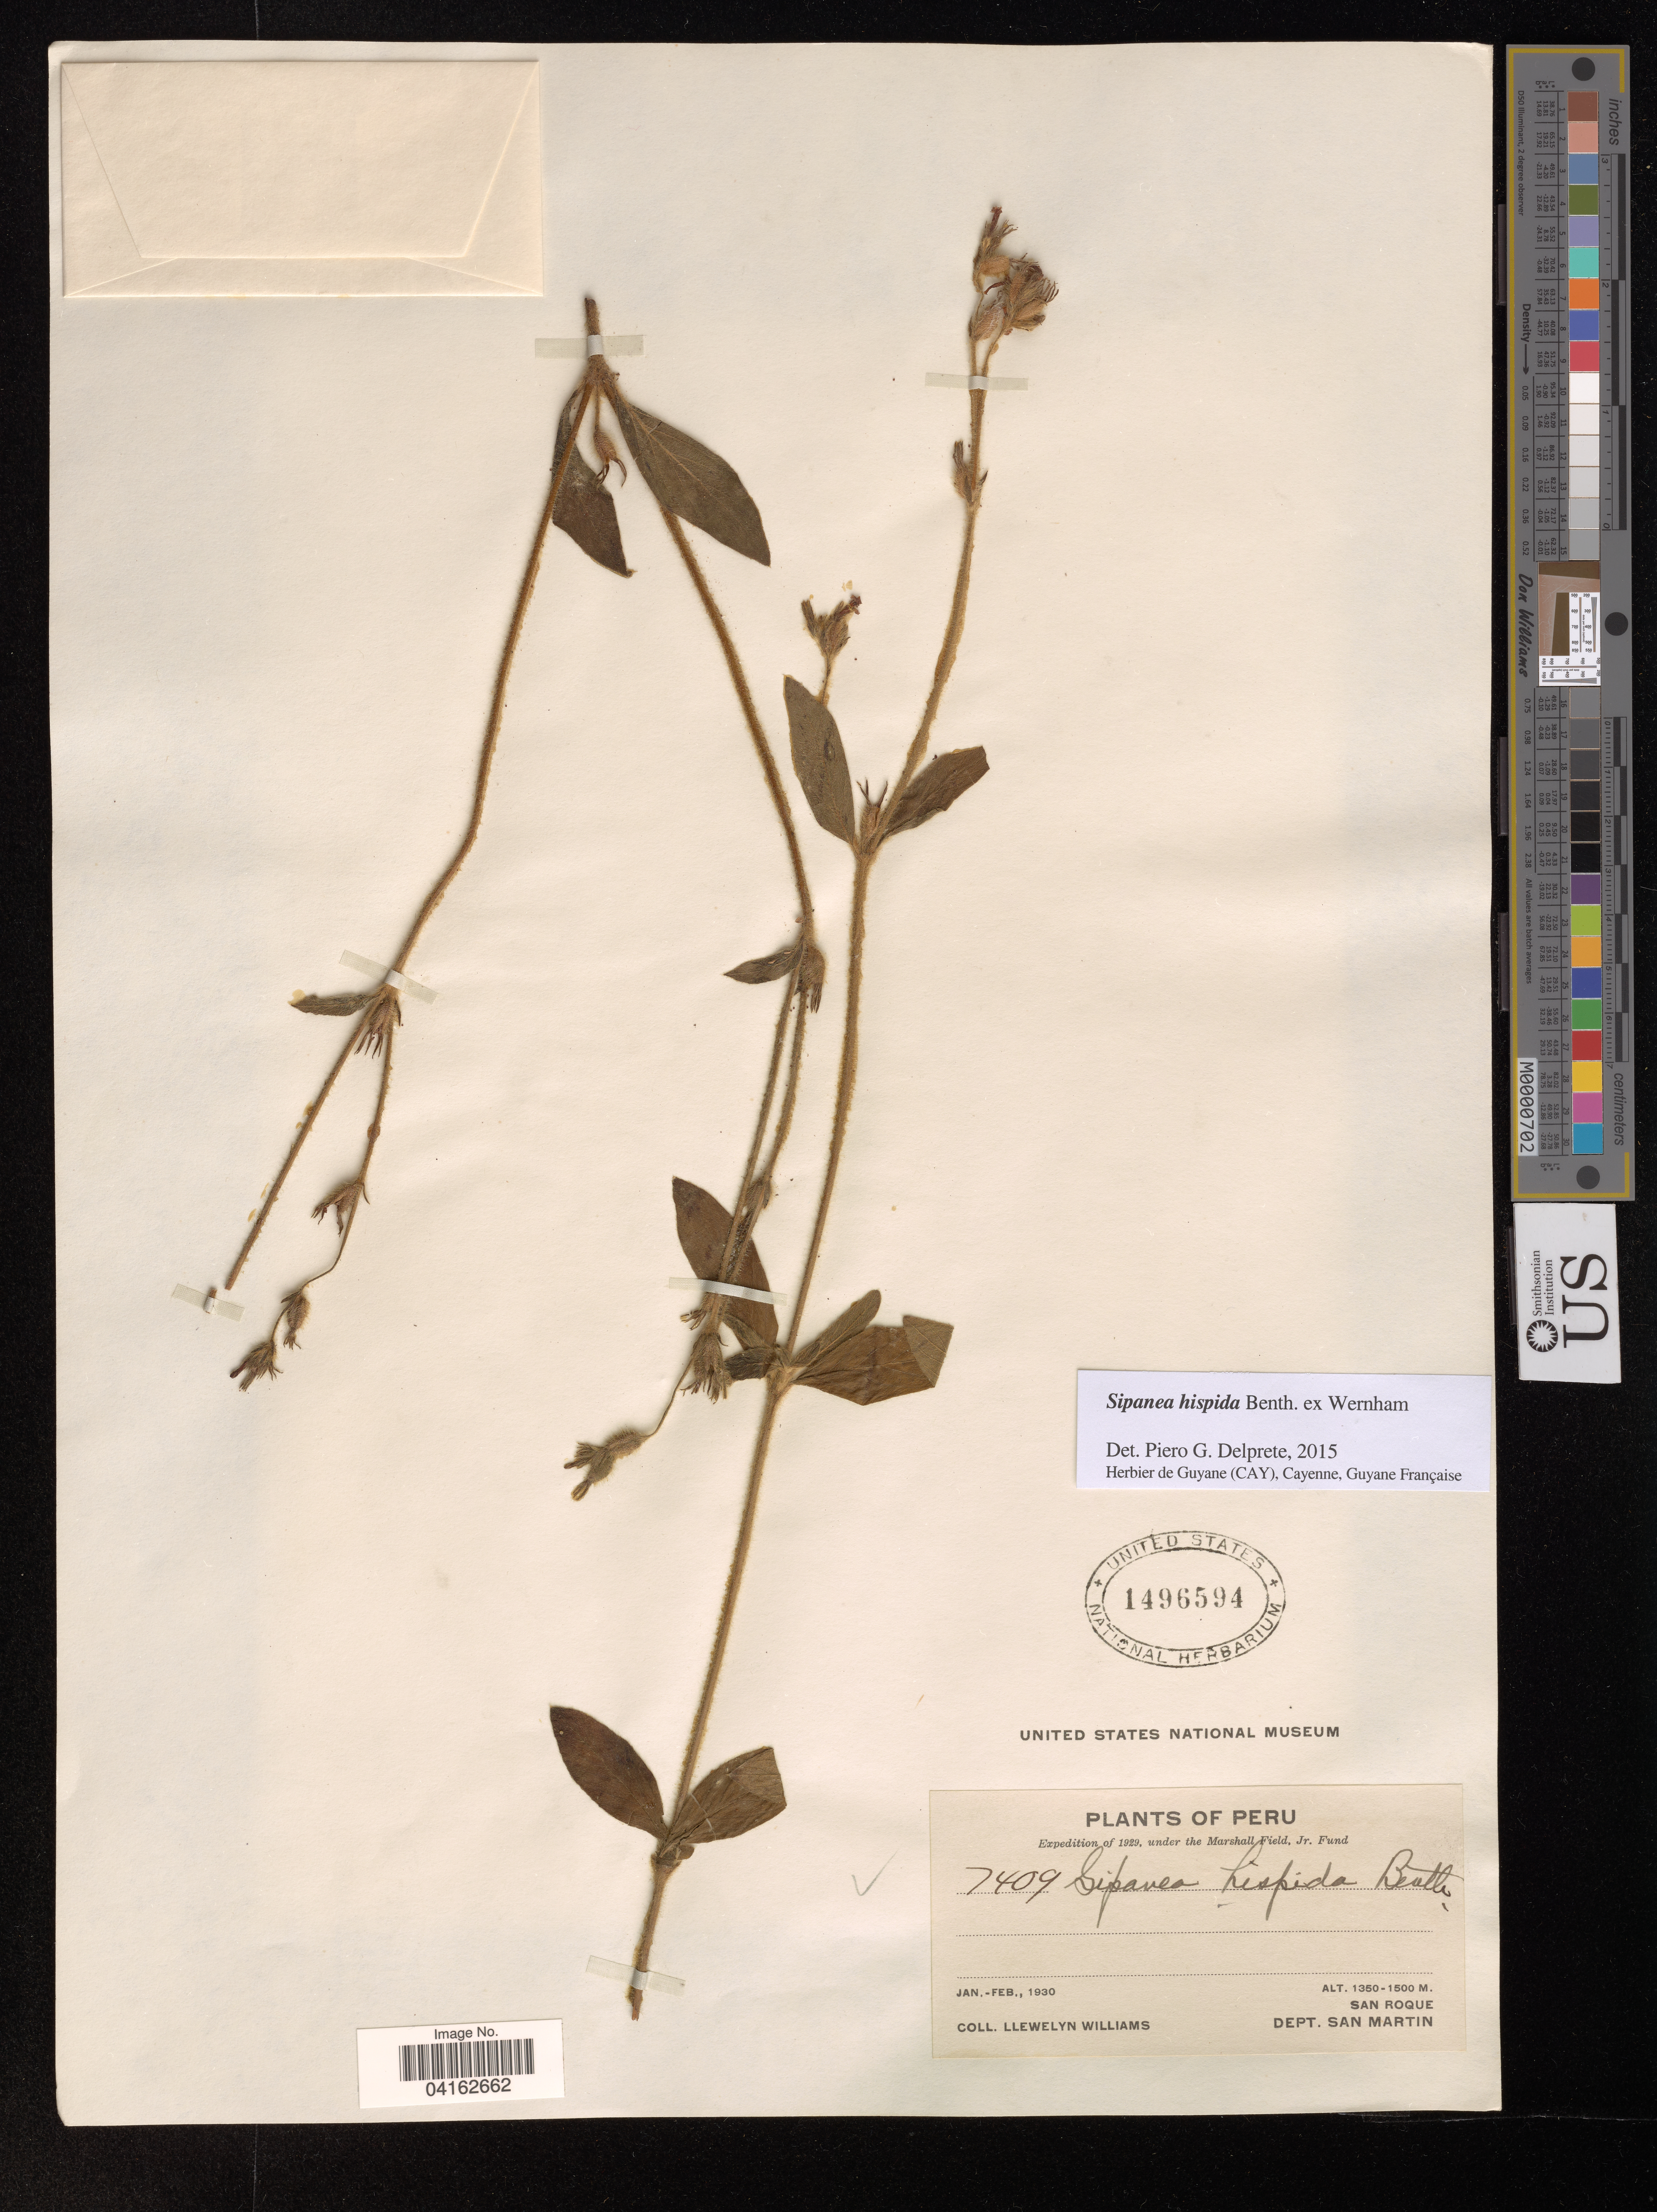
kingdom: Plantae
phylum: Tracheophyta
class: Magnoliopsida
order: Gentianales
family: Rubiaceae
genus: Sipanea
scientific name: Sipanea hispida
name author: Benth. ex Wernham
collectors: Ll. Williams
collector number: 7409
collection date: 1930-01/1930-02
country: Peru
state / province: San Martin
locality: San Roque.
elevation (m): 1350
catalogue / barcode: US 1496594